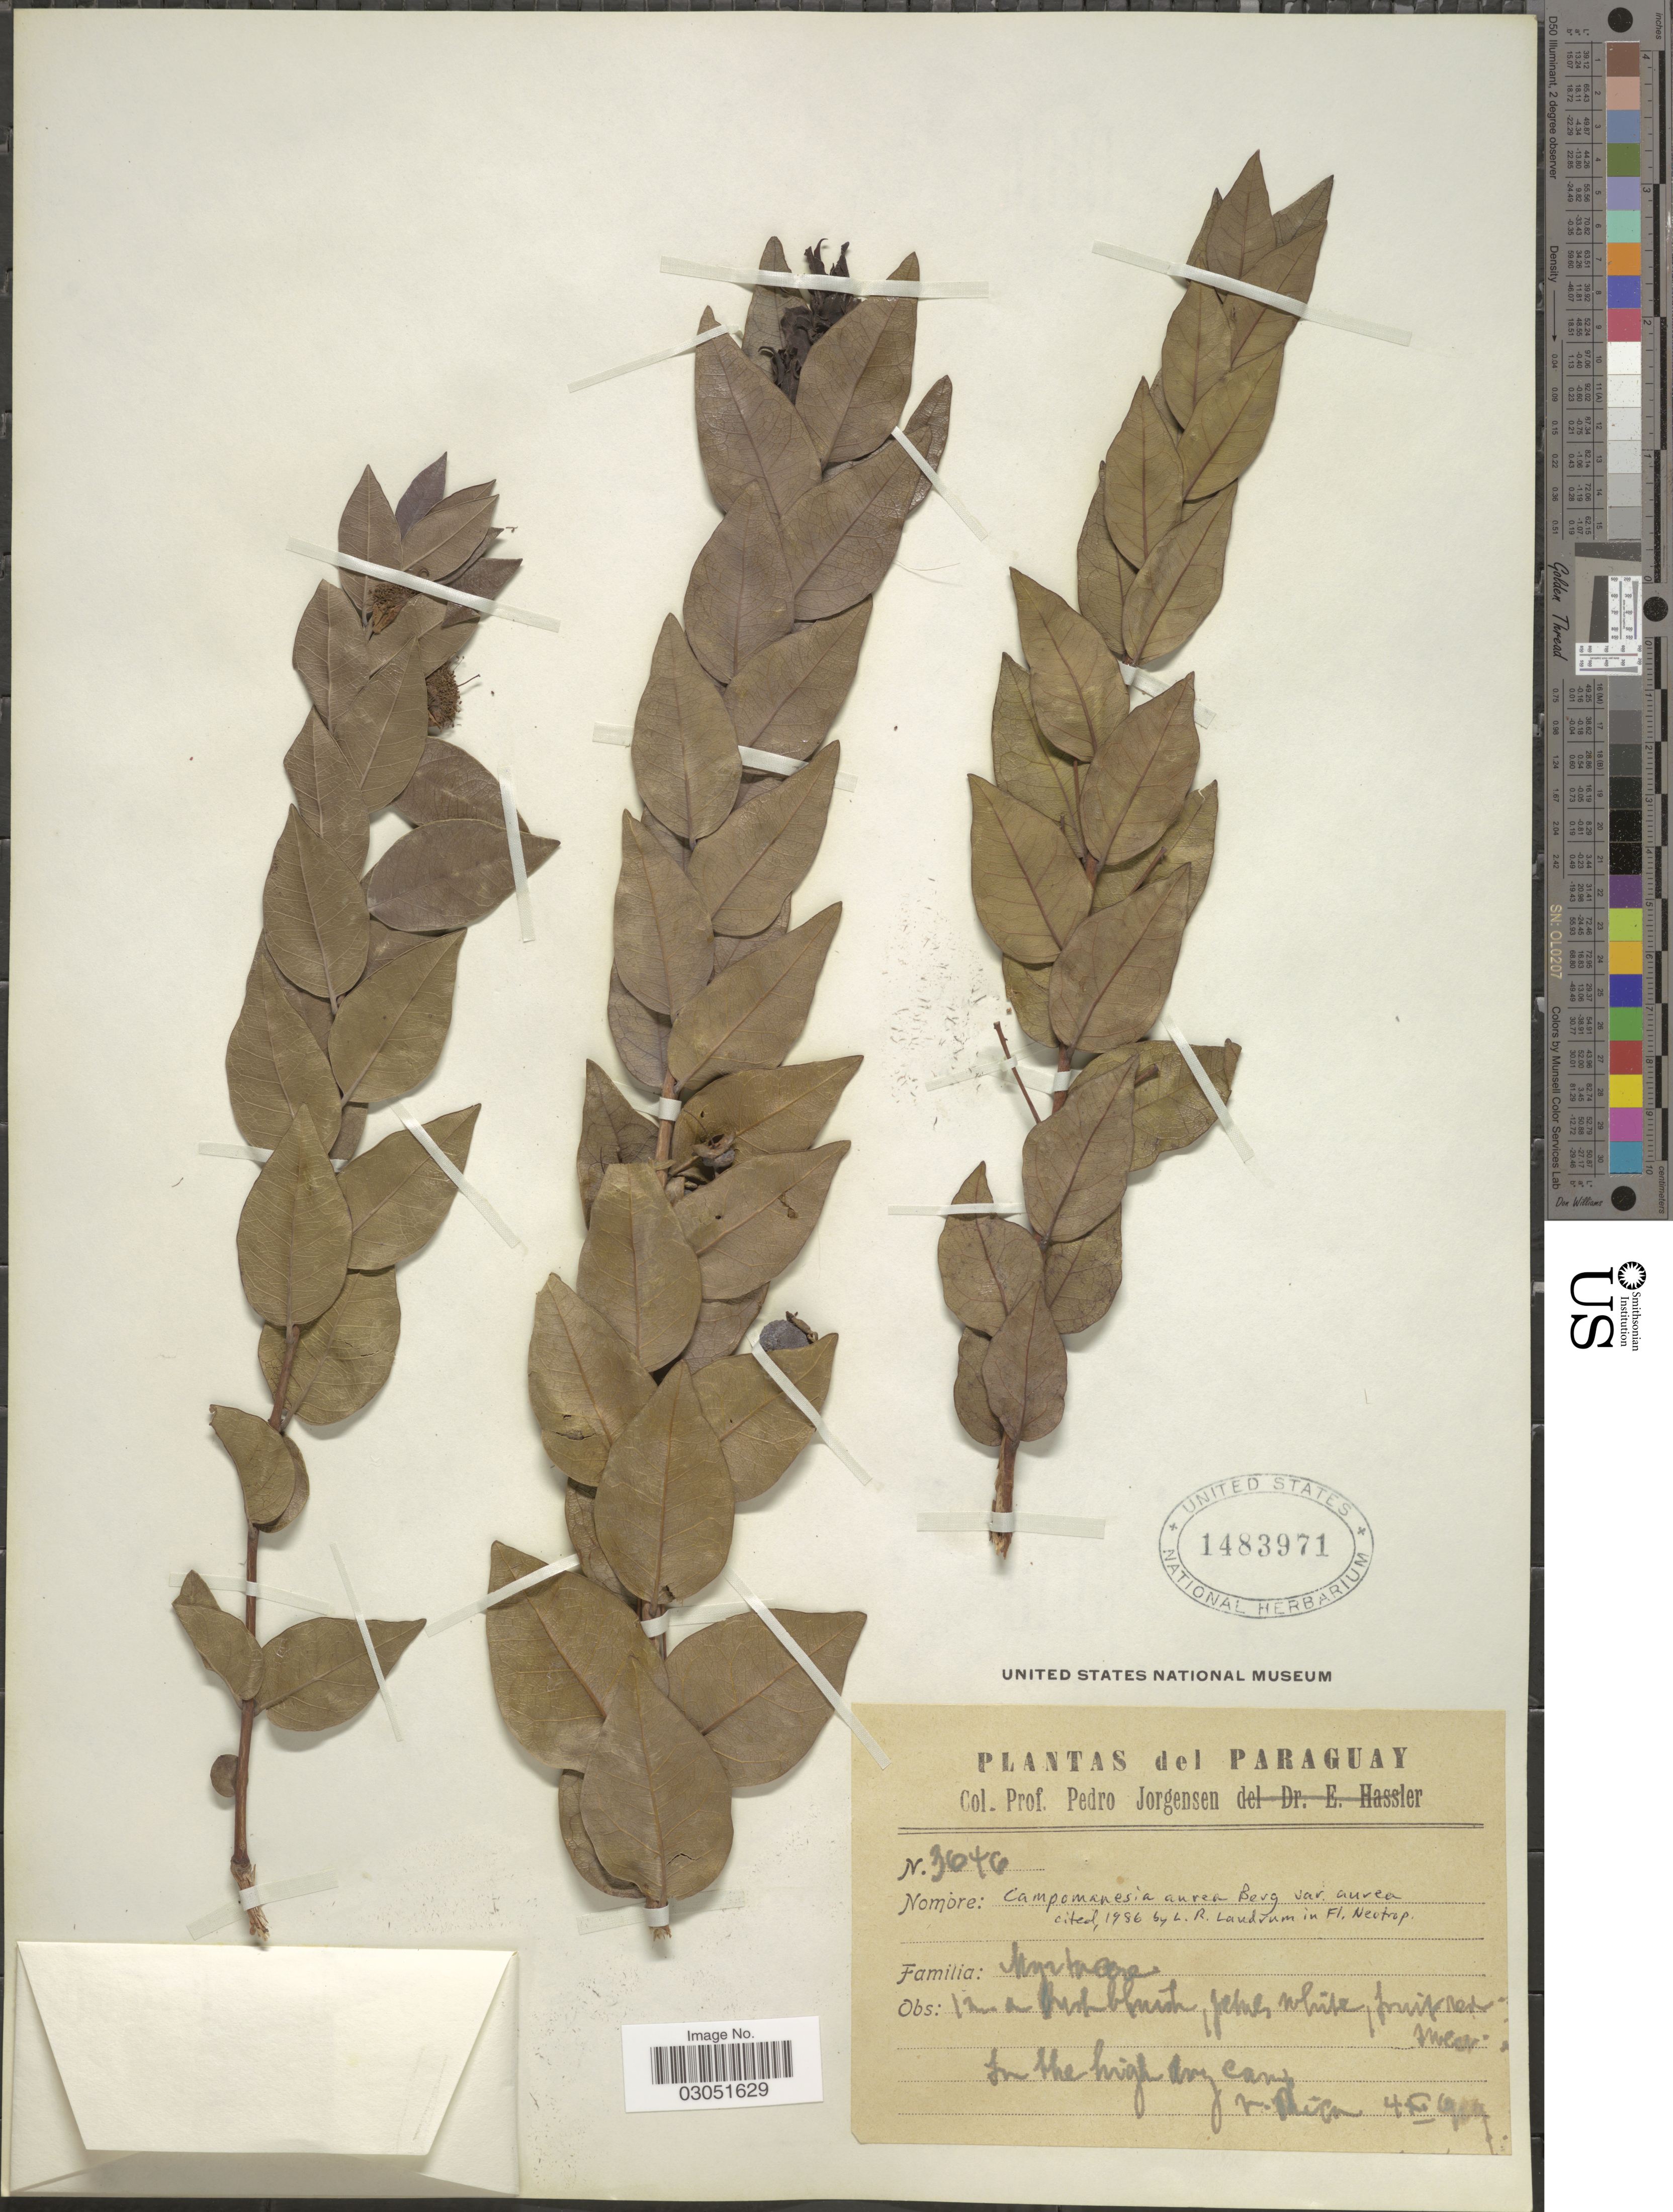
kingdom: Plantae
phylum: Tracheophyta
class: Magnoliopsida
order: Myrtales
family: Myrtaceae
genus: Campomanesia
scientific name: Campomanesia aurea var. aurea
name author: O. Berg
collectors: P. Jörgensen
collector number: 3046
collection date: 1969-10-04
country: Paraguay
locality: In the high dry camp v. Rica.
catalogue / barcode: US 1483971